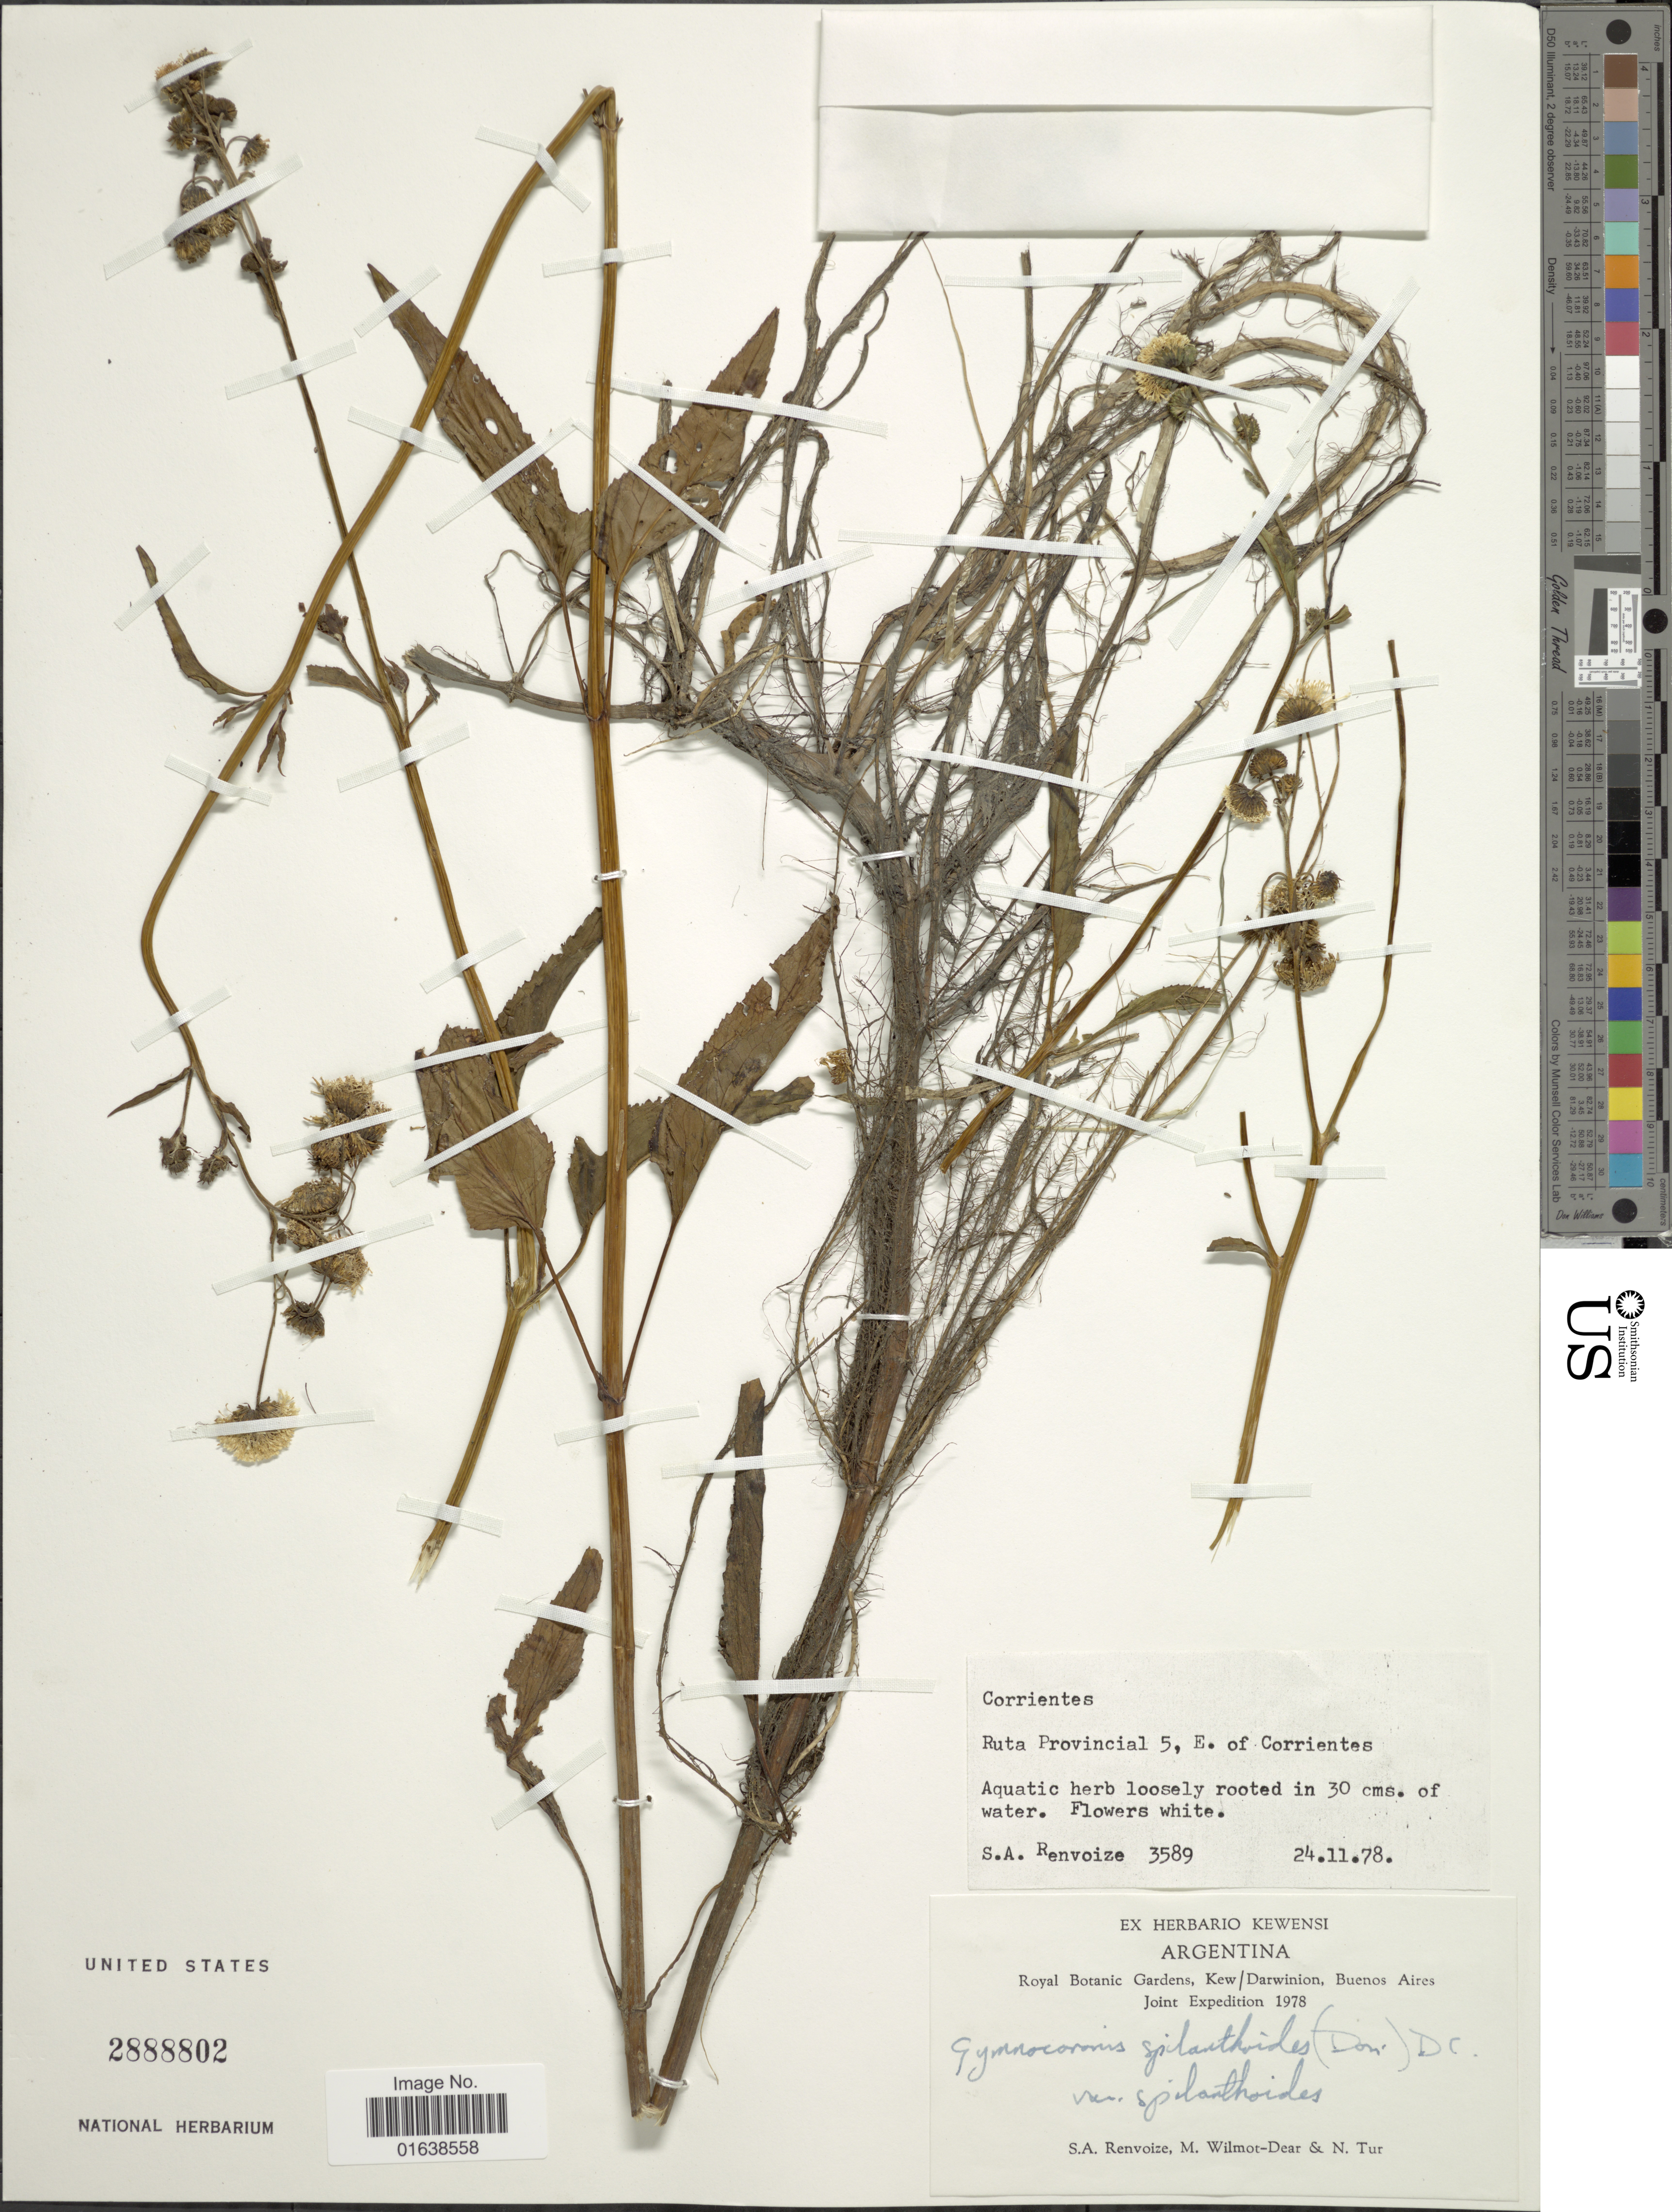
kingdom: Plantae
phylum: Tracheophyta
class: Magnoliopsida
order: Asterales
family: Asteraceae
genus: Gymnocoronis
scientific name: Gymnocoronis spilanthoides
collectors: S. A. Renvoize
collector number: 3589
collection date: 1978-01-24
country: Argentina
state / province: Corrientes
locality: Corrientes. Ruta Provincial 5, E. of Corrientes.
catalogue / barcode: US 2888802